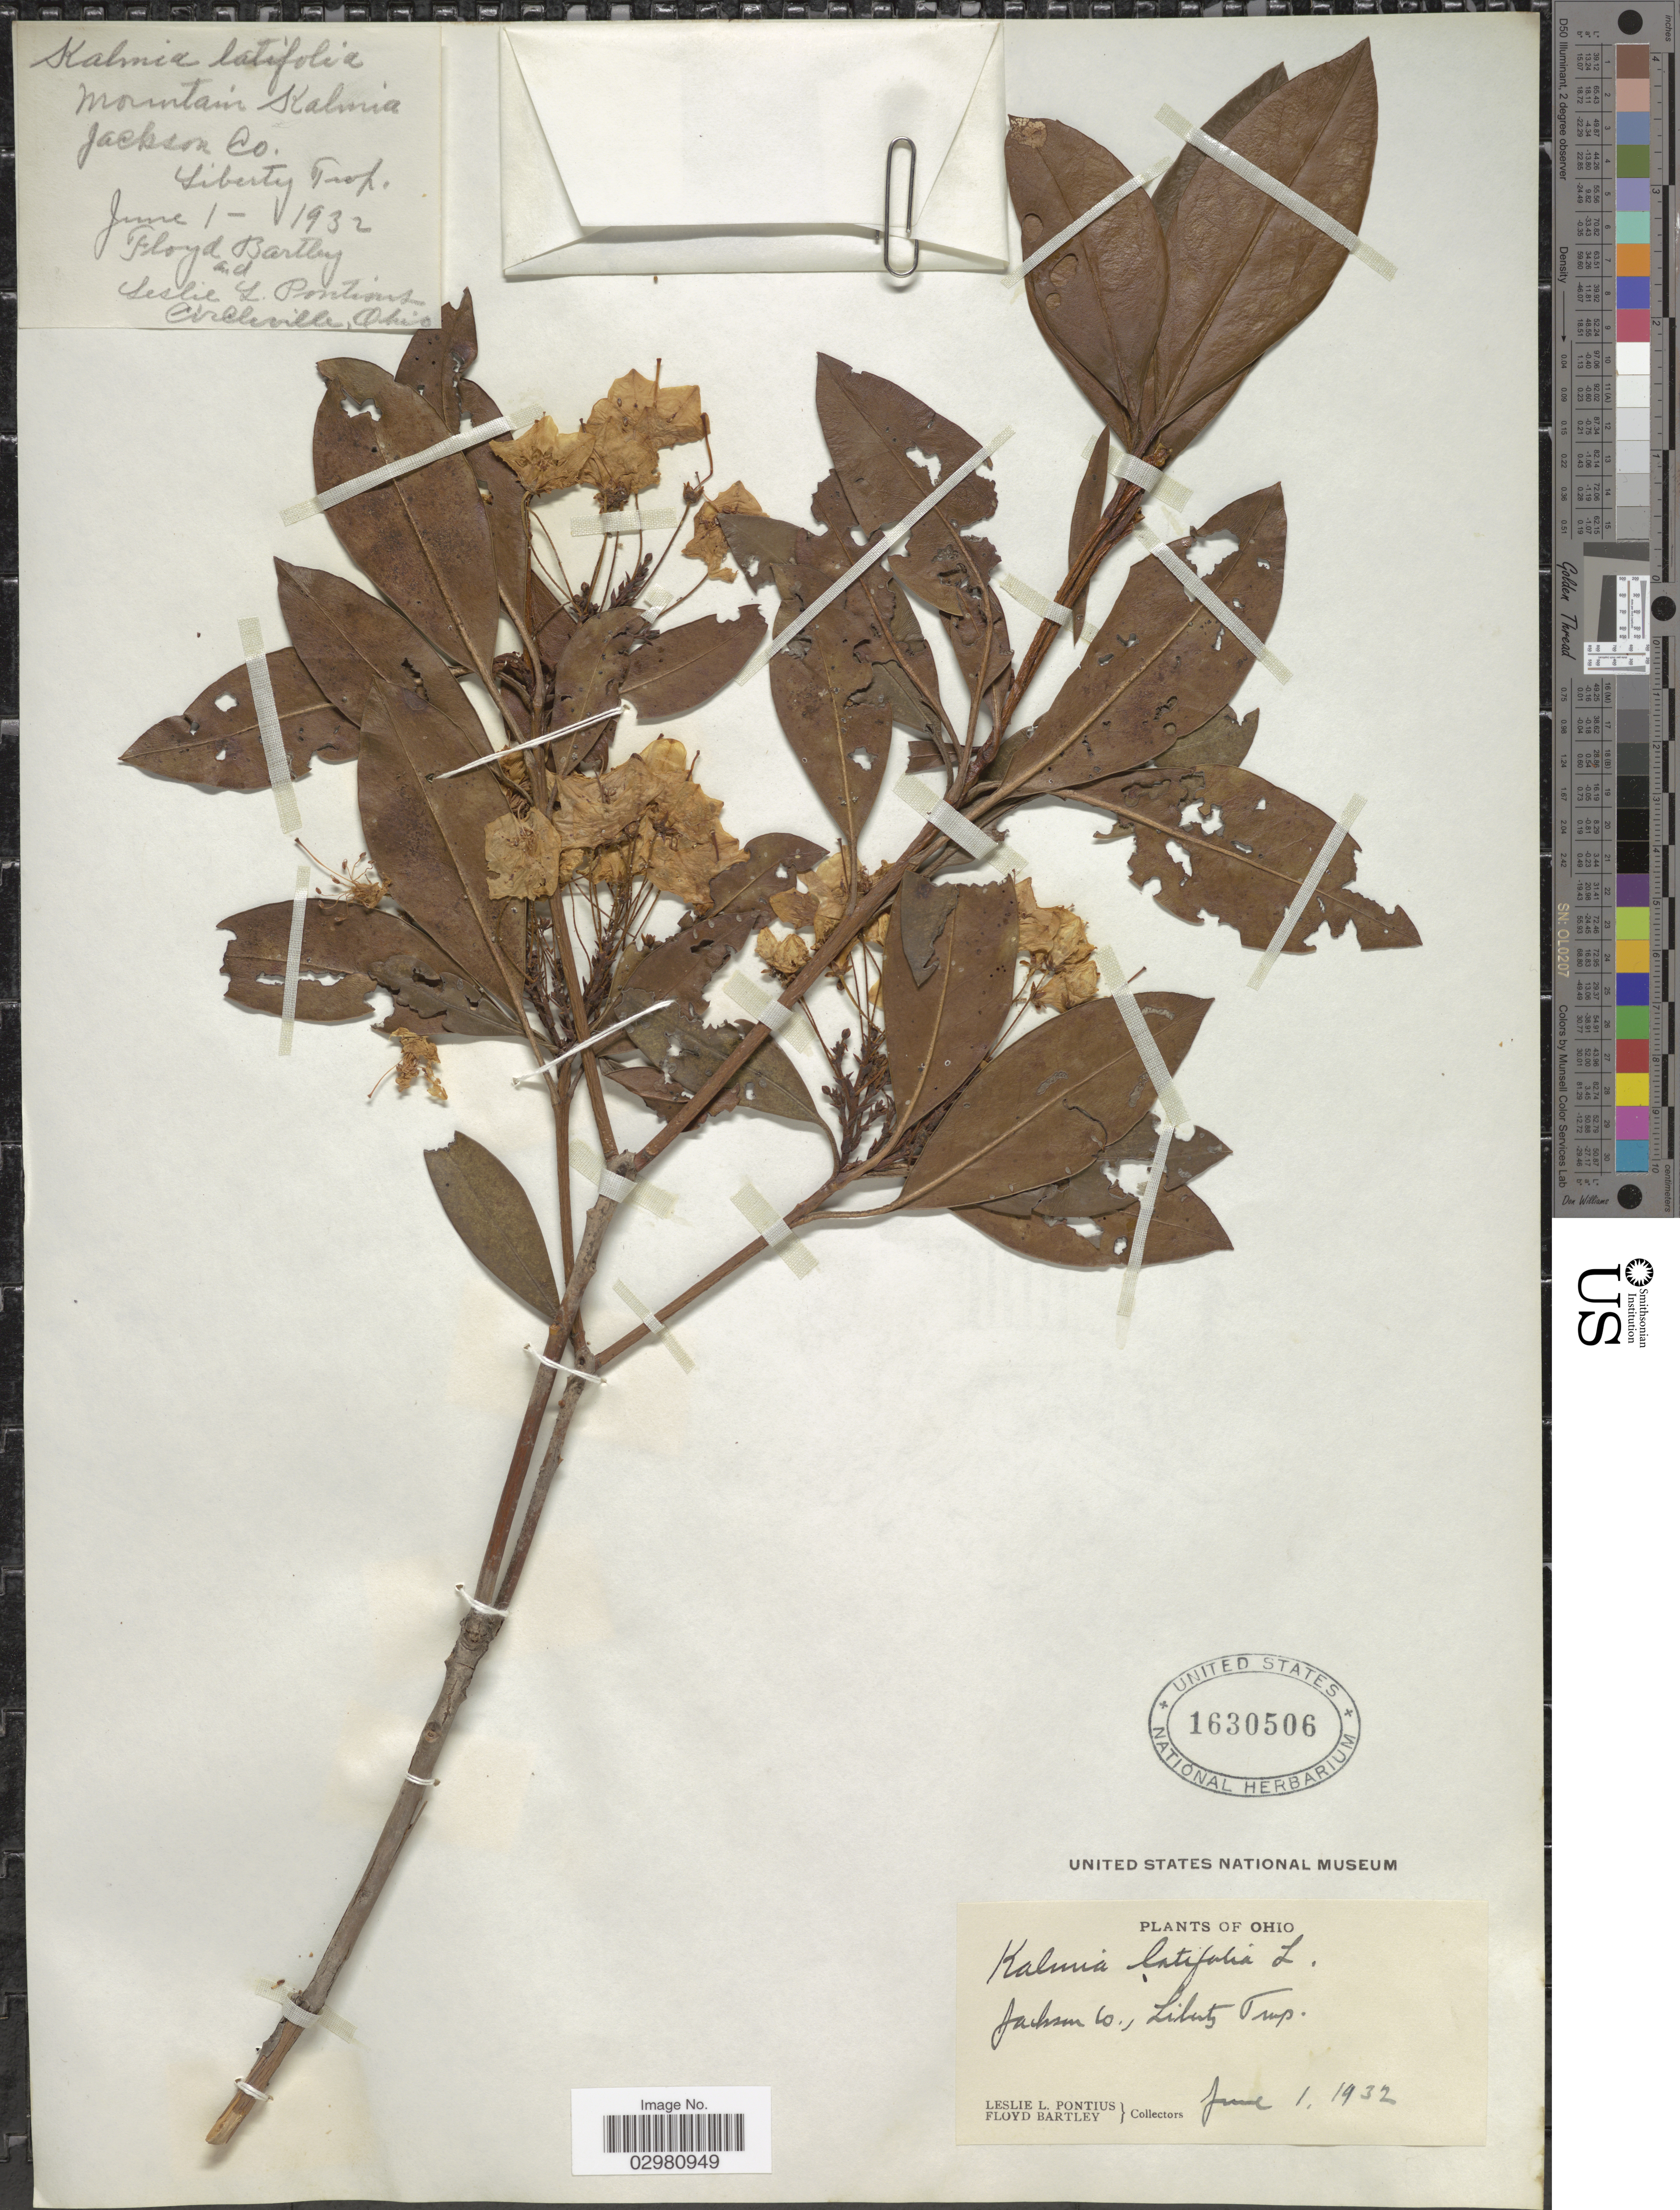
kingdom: Plantae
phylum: Tracheophyta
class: Magnoliopsida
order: Ericales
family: Ericaceae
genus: Kalmia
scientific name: Kalmia latifolia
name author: L.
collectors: L. Pontius & F. Bartley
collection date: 1932-06-01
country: United States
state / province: Ohio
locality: Jackson Co., Liberty Twp. Mountain Kalmia.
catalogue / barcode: US 1630506